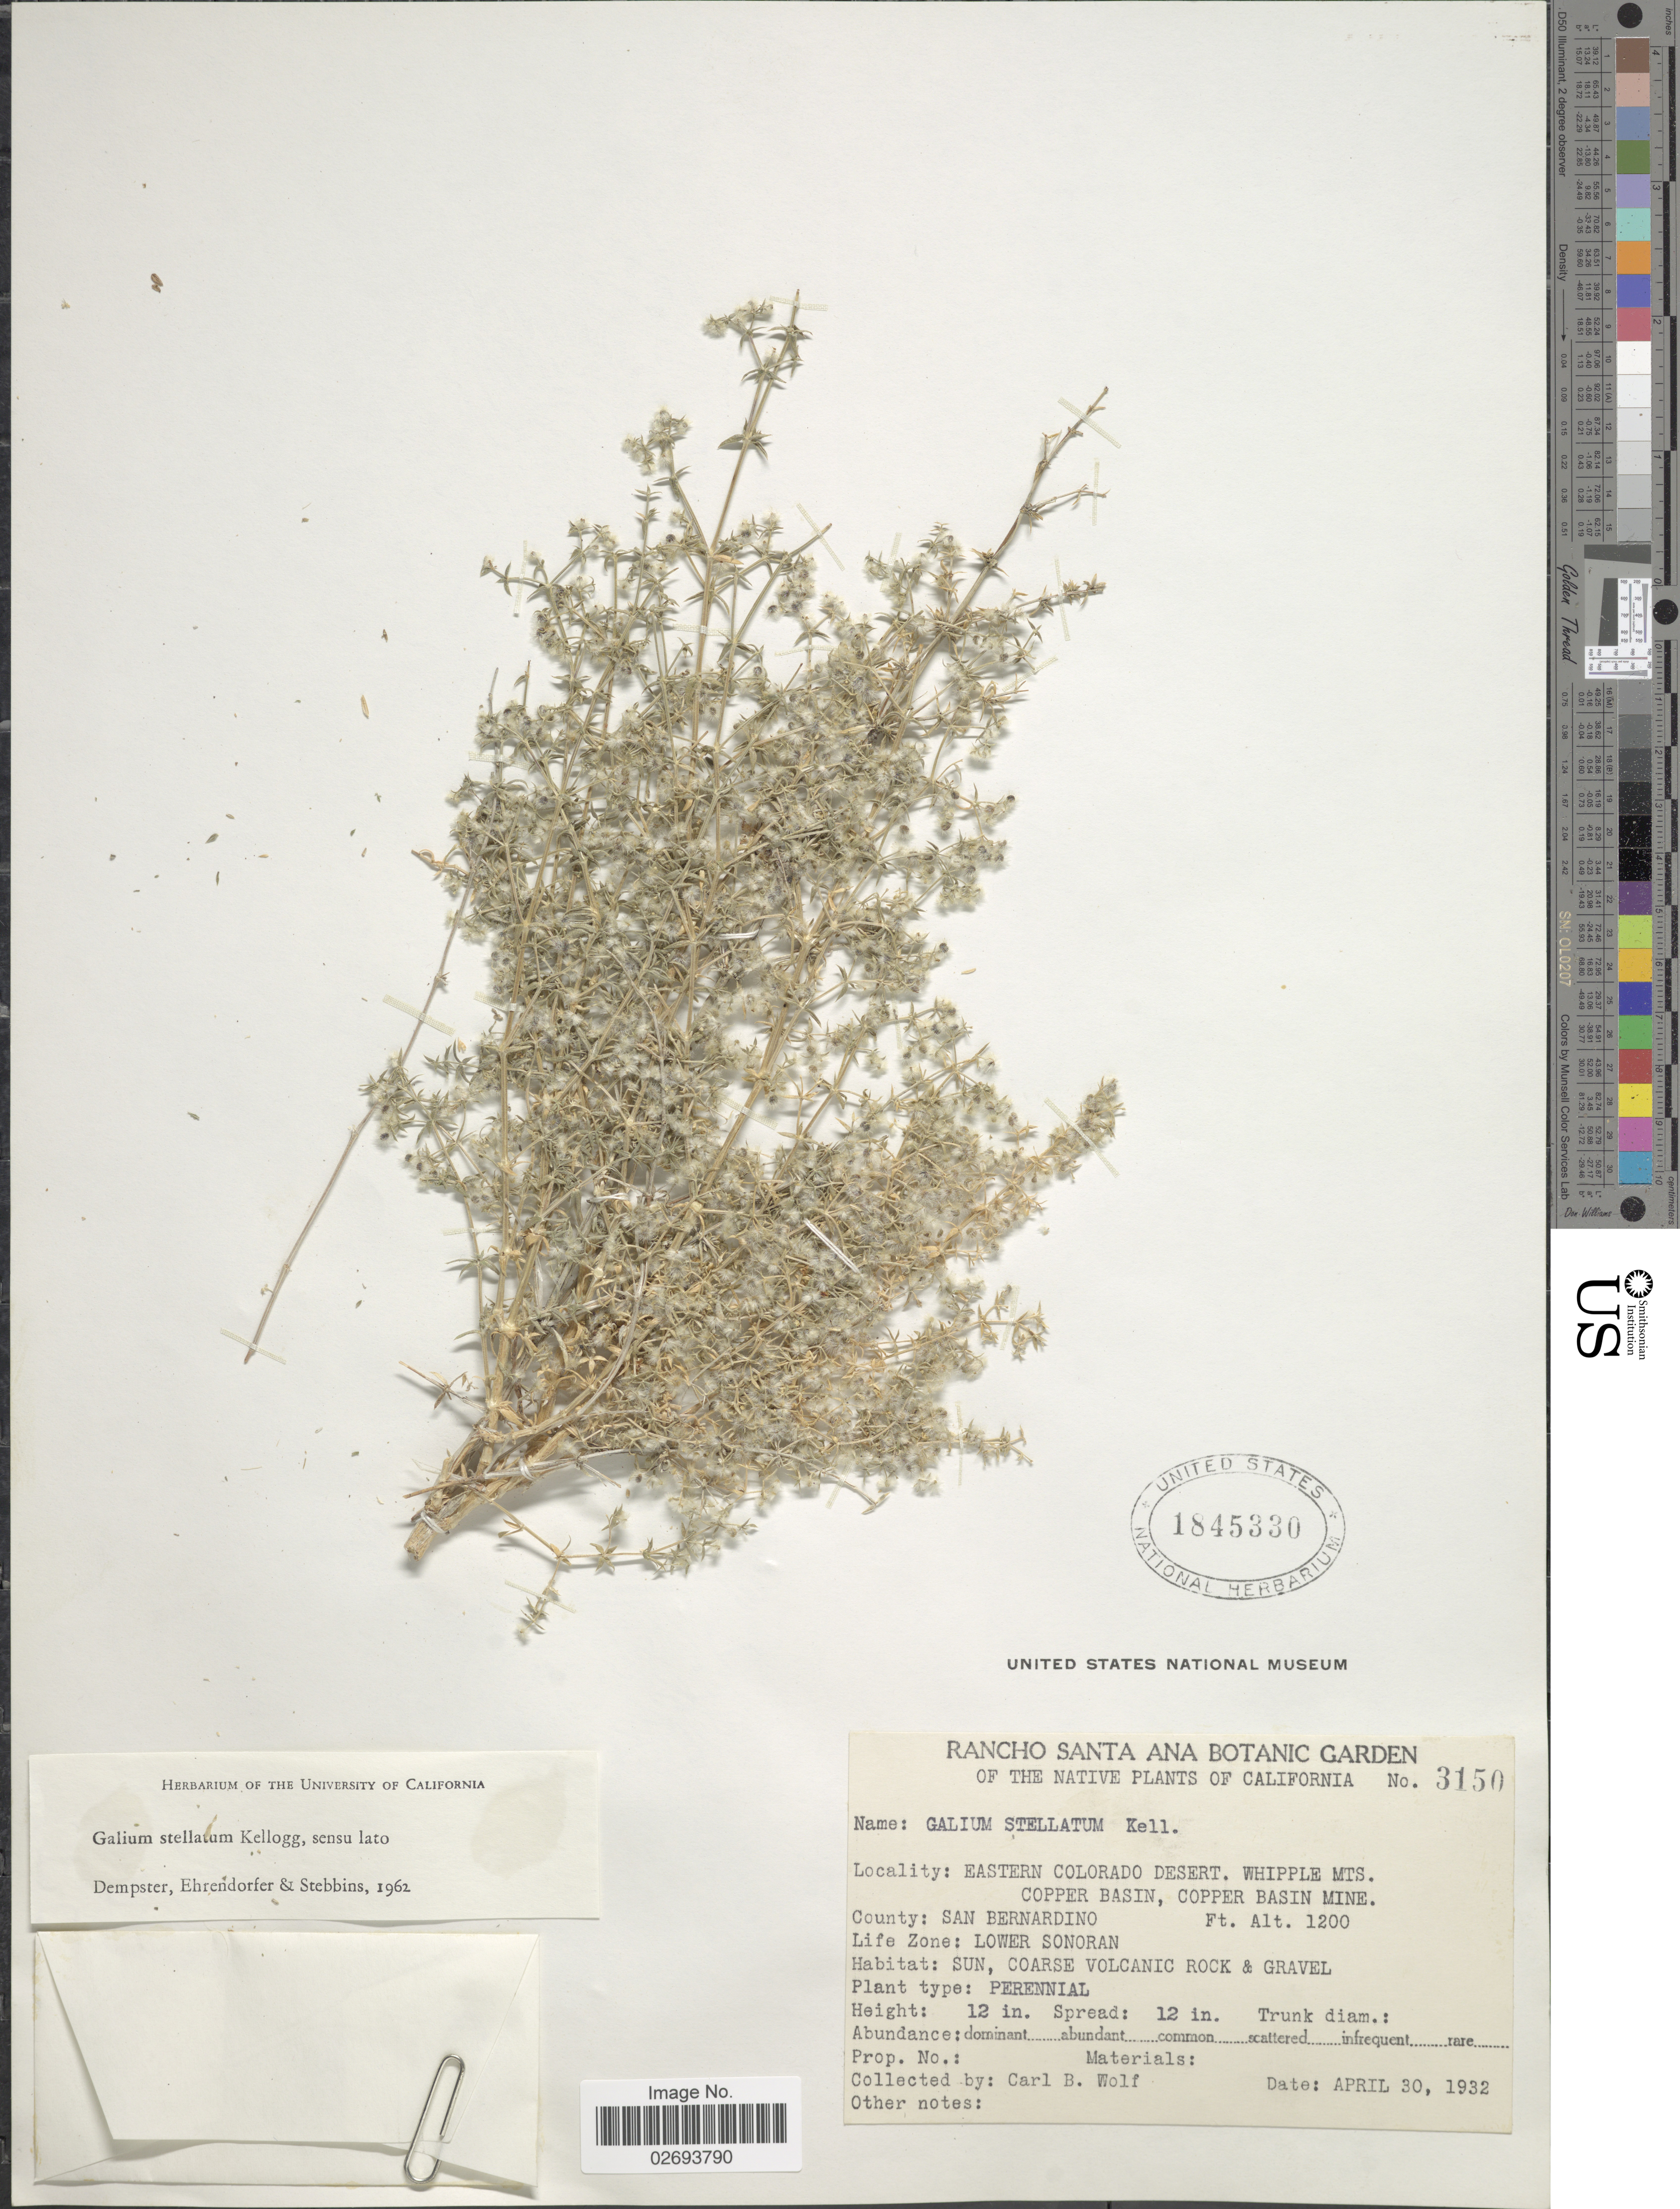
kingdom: Plantae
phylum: Tracheophyta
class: Magnoliopsida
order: Gentianales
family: Rubiaceae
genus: Galium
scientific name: Galium stellatum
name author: Kellogg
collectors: C. B. Wolf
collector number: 3150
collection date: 1932-04-30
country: United States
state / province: California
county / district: San Bernardino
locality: Eastern Colorado Desert. Whipple Mts. Copper Basin, Copper Basin Mine, County San Bernardino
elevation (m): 366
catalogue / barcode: US 185330